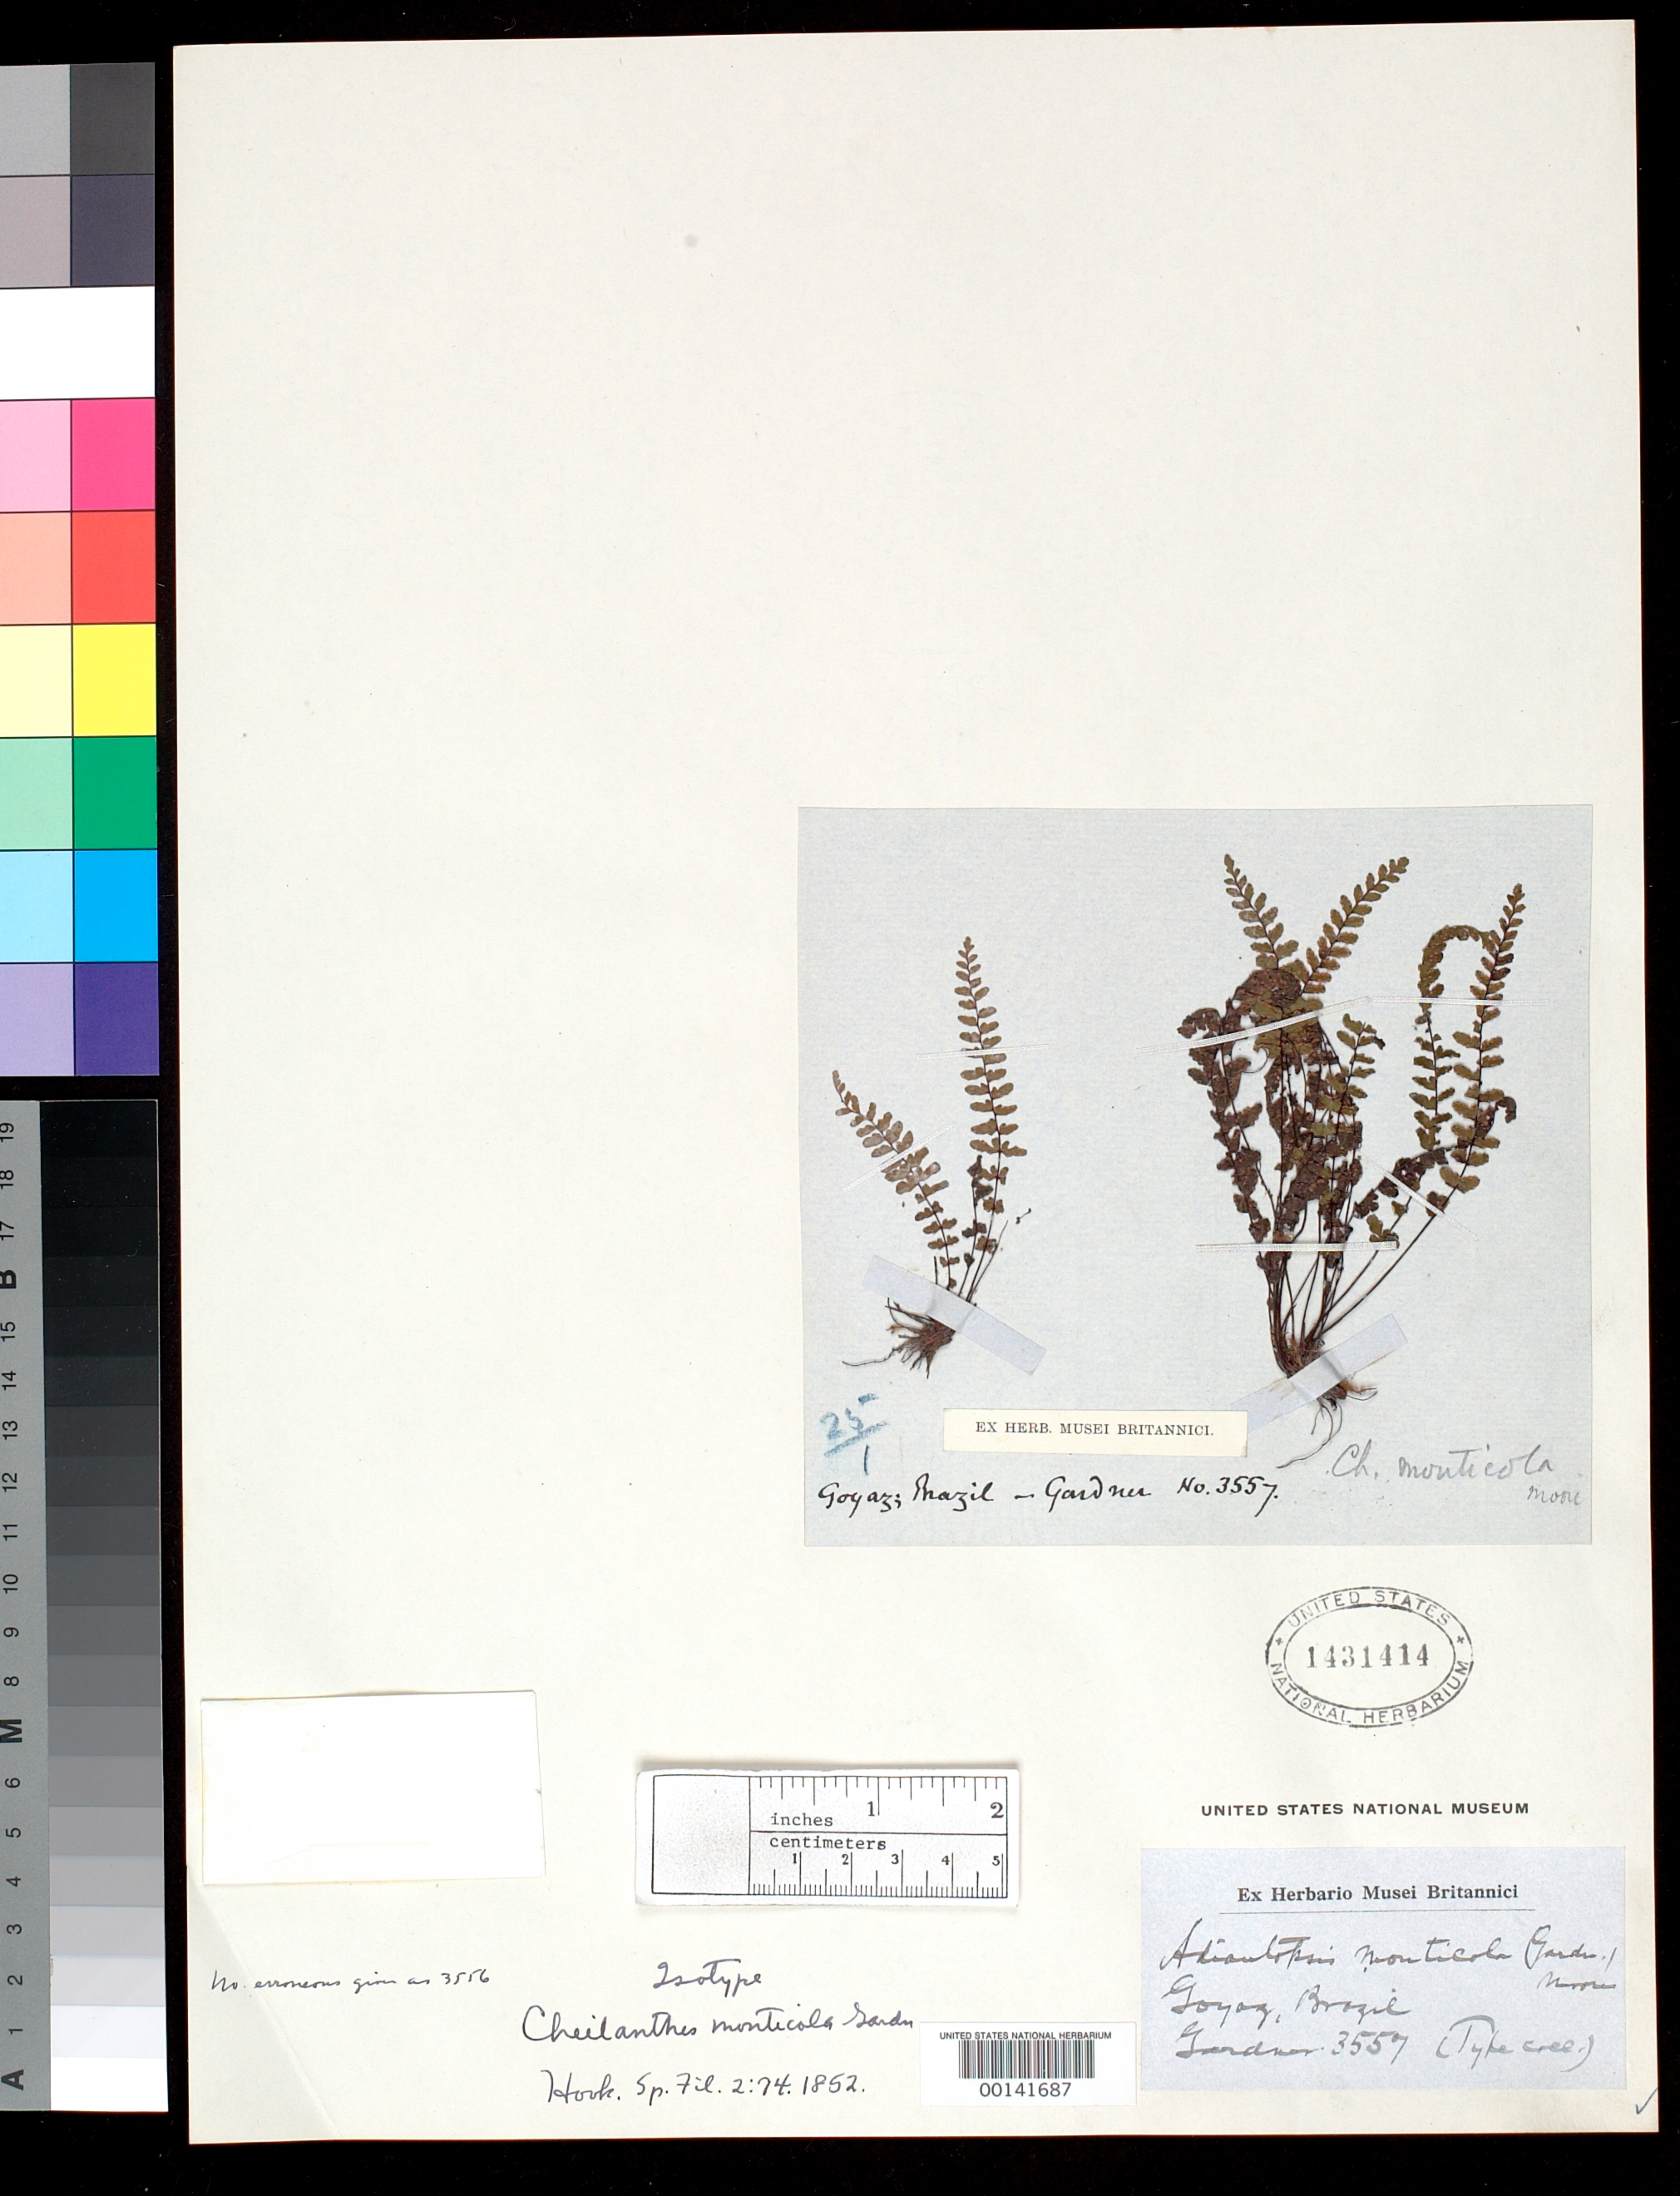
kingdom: Plantae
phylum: Tracheophyta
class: Polypodiopsida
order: Polypodiales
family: Pteridaceae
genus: Cheilanthes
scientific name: Cheilanthes monticola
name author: Gardner in Hook.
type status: Isotype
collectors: G. Gardner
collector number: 3557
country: Brazil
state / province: Goiás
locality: Inter Porto Imperial et Lunie, ad flum Tocantins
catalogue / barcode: US 1431414